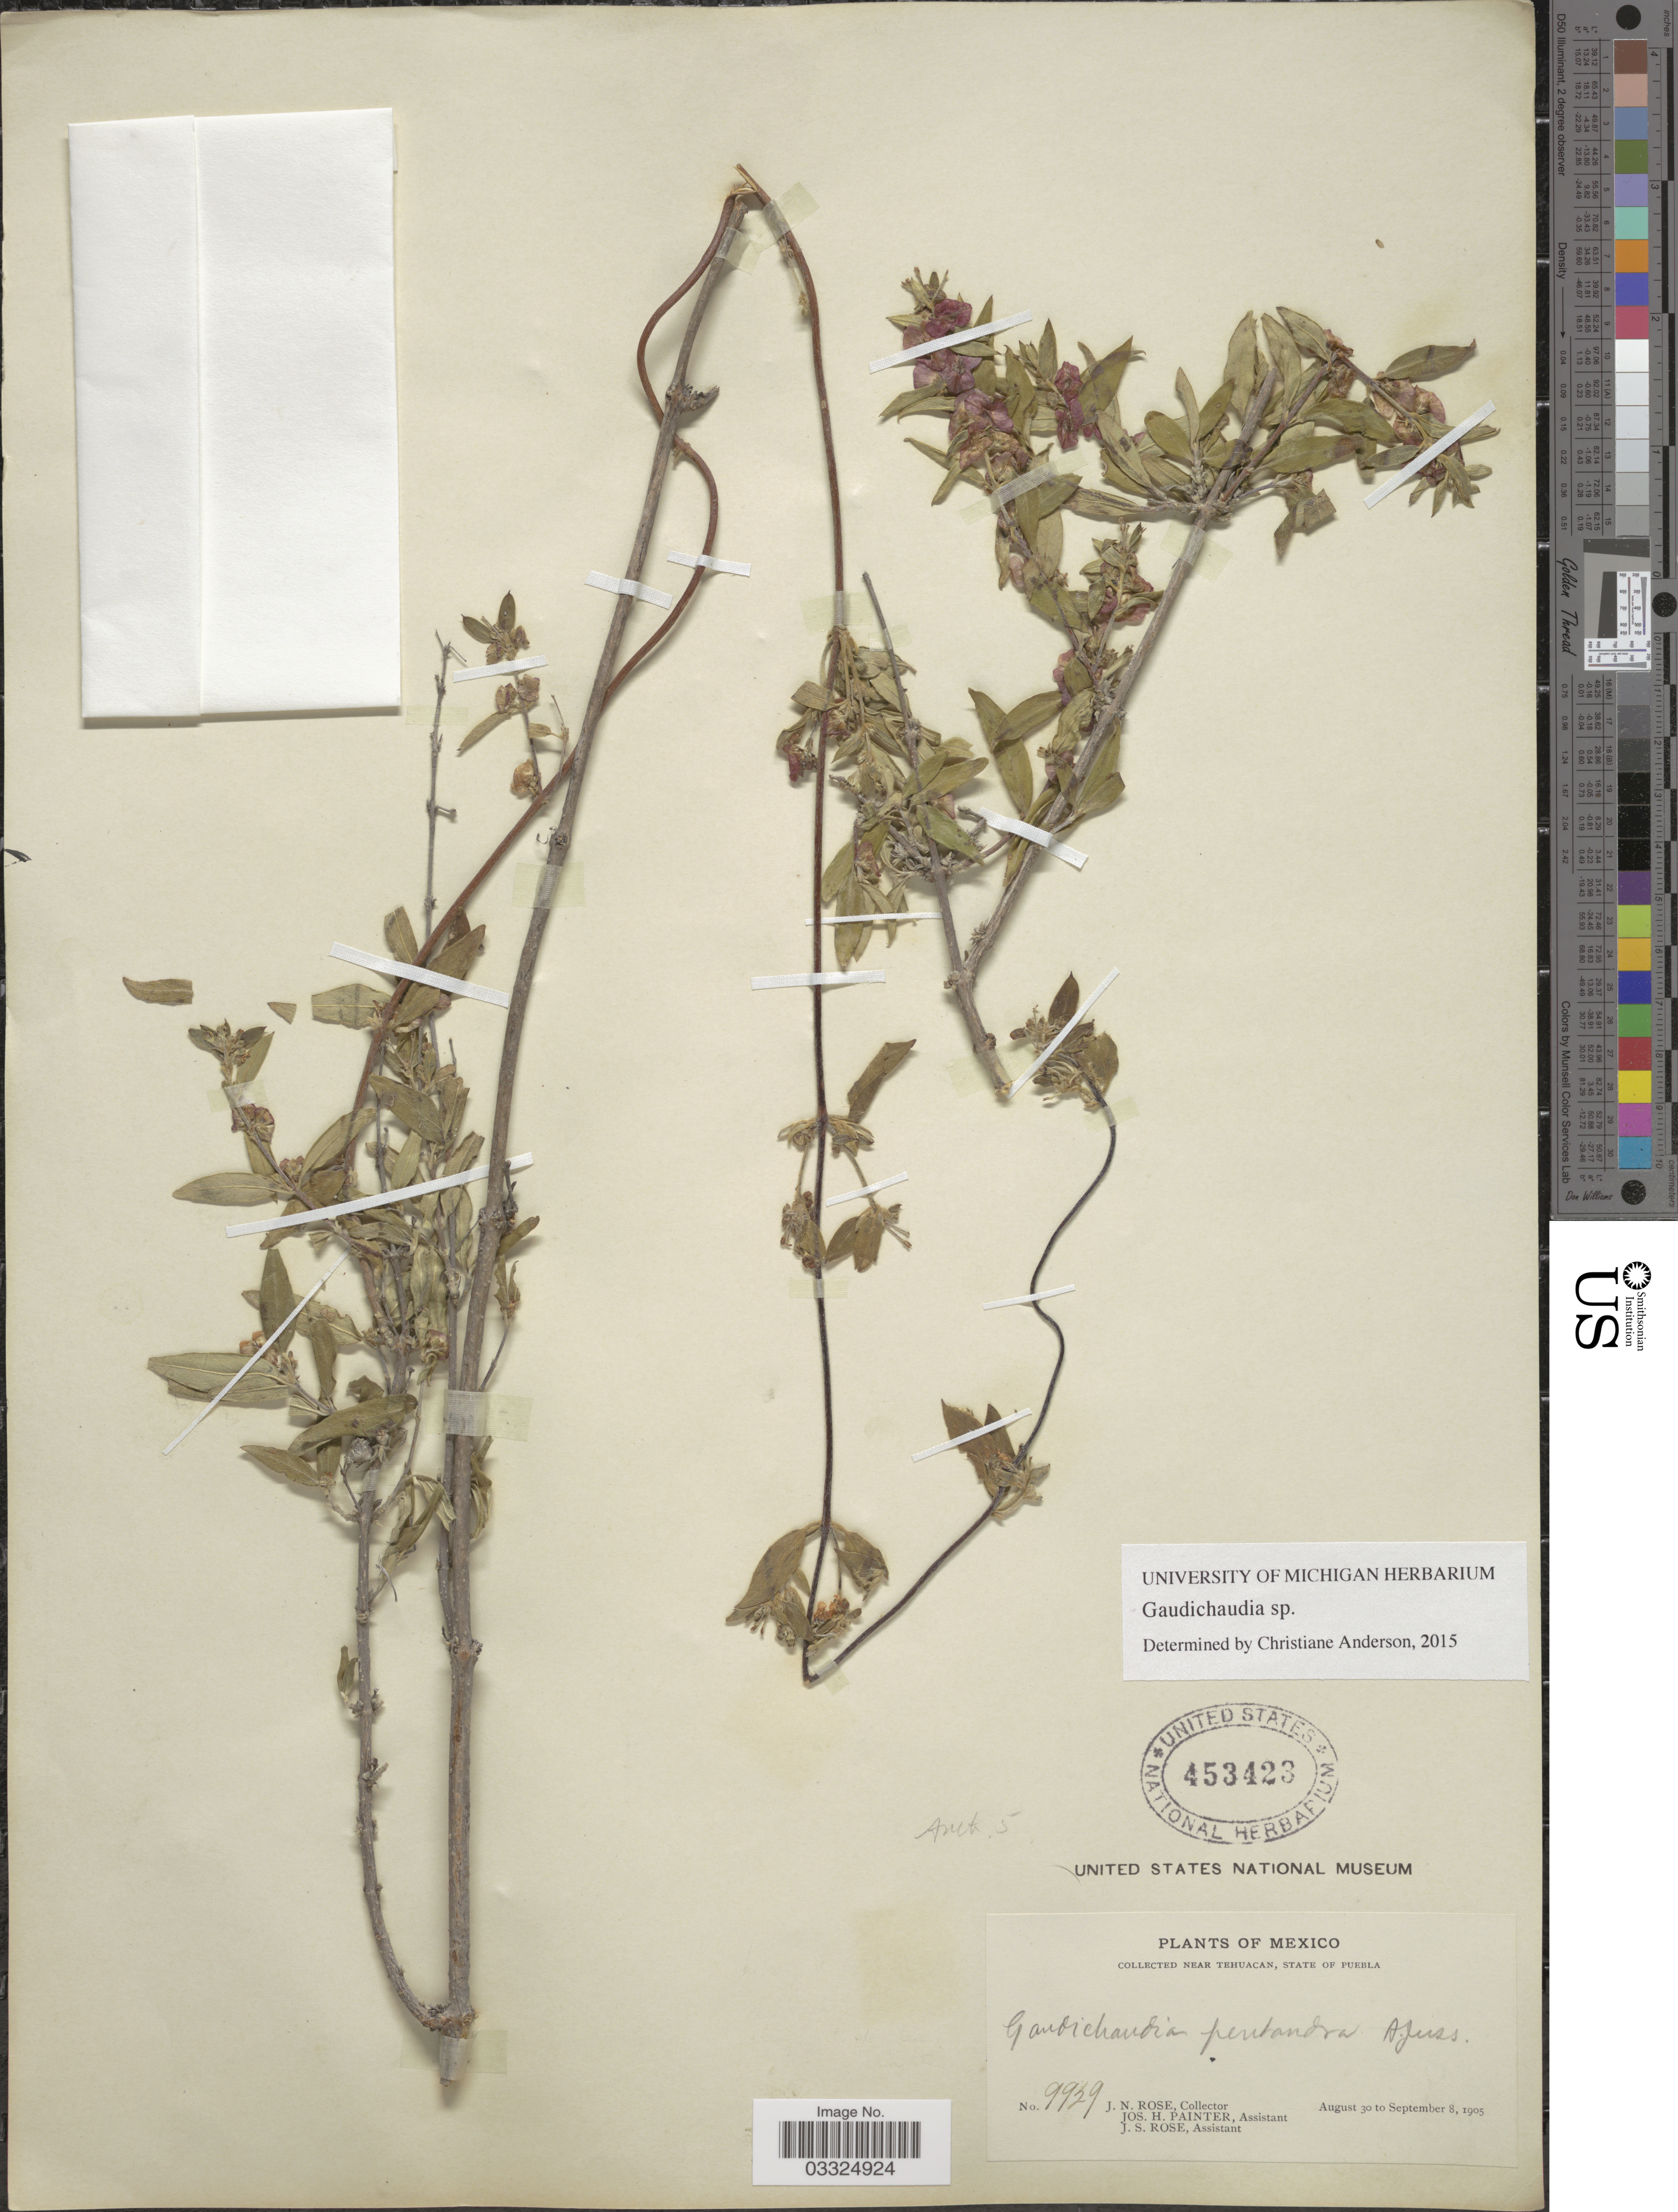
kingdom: Plantae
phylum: Tracheophyta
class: Magnoliopsida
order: Malpighiales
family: Malpighiaceae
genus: Gaudichaudia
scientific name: Gaudichaudia sp.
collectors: J. N. Rose, J. H. Painter & J. S. Rose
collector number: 9929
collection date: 1905-08-30/1905-09-08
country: Mexico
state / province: Puebla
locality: Near Tehuacan.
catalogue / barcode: US 453423